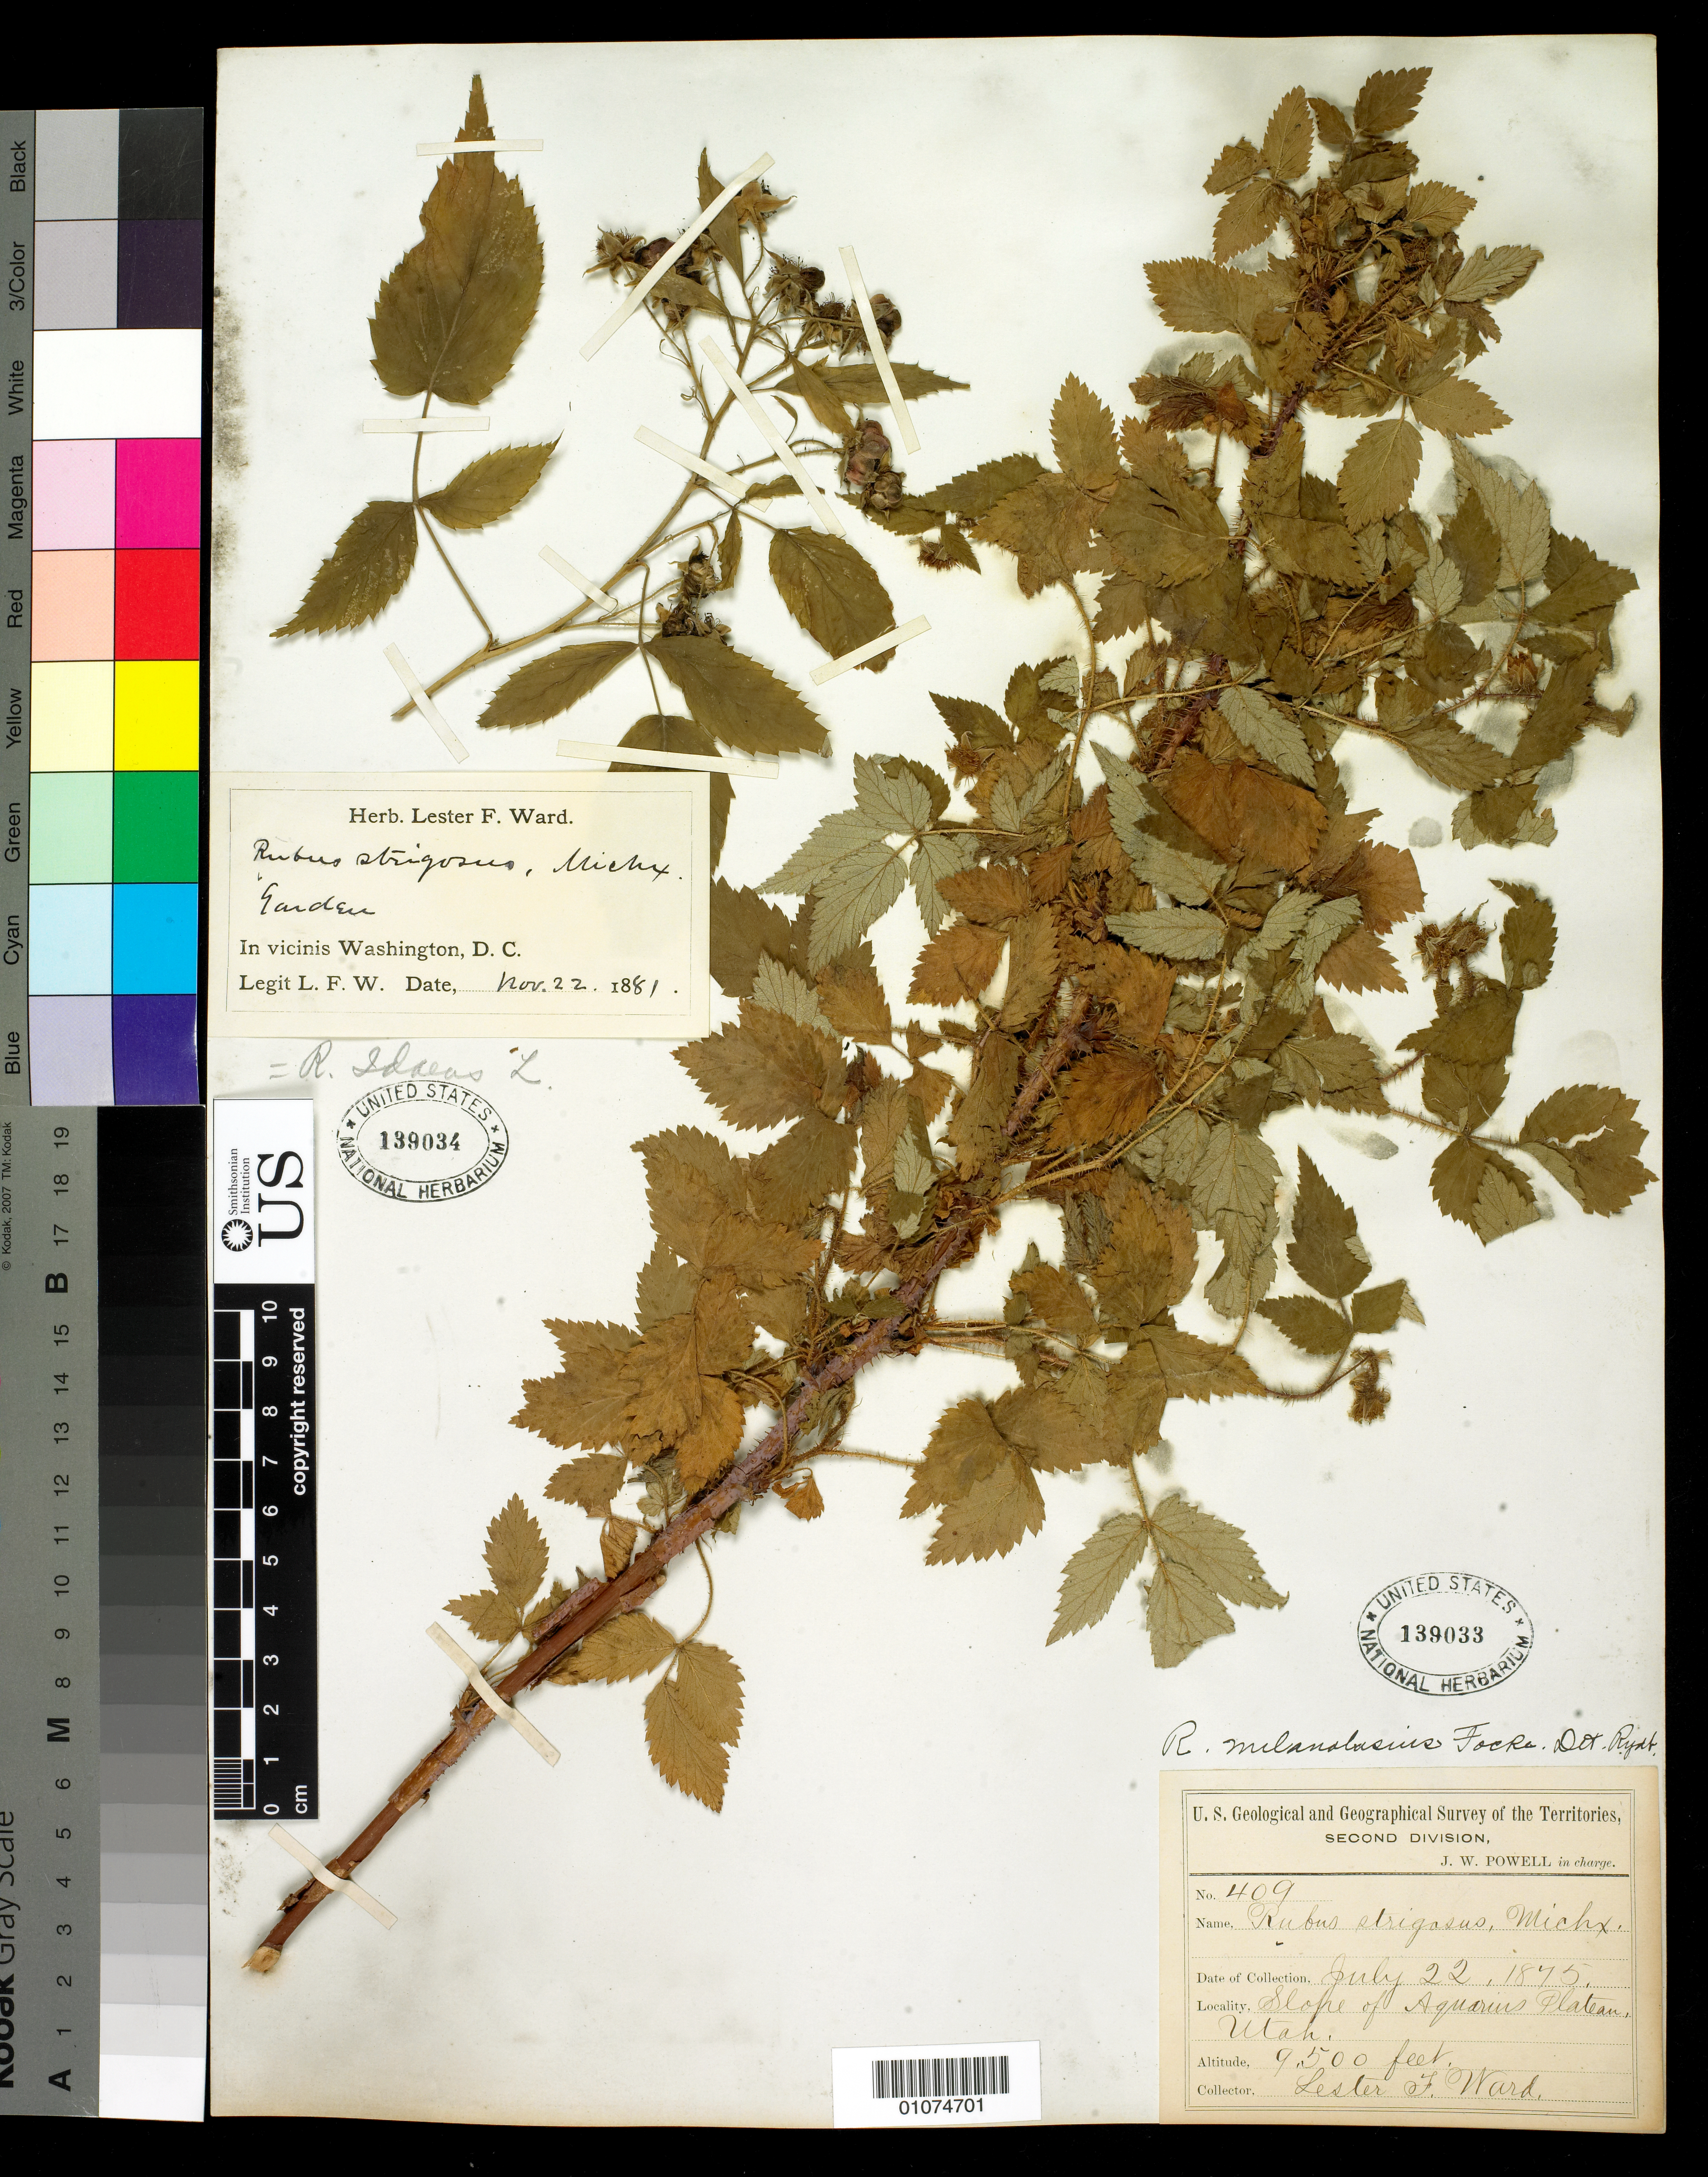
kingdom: Plantae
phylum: Tracheophyta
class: Magnoliopsida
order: Rosales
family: Rosaceae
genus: Rubus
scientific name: Rubus melanolasius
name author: Dieck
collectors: L. F. Ward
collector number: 409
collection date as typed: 22 Jul 1875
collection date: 1875-07-22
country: United States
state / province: Utah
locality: Slope of Aquarius Plateau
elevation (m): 2896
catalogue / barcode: US 139033